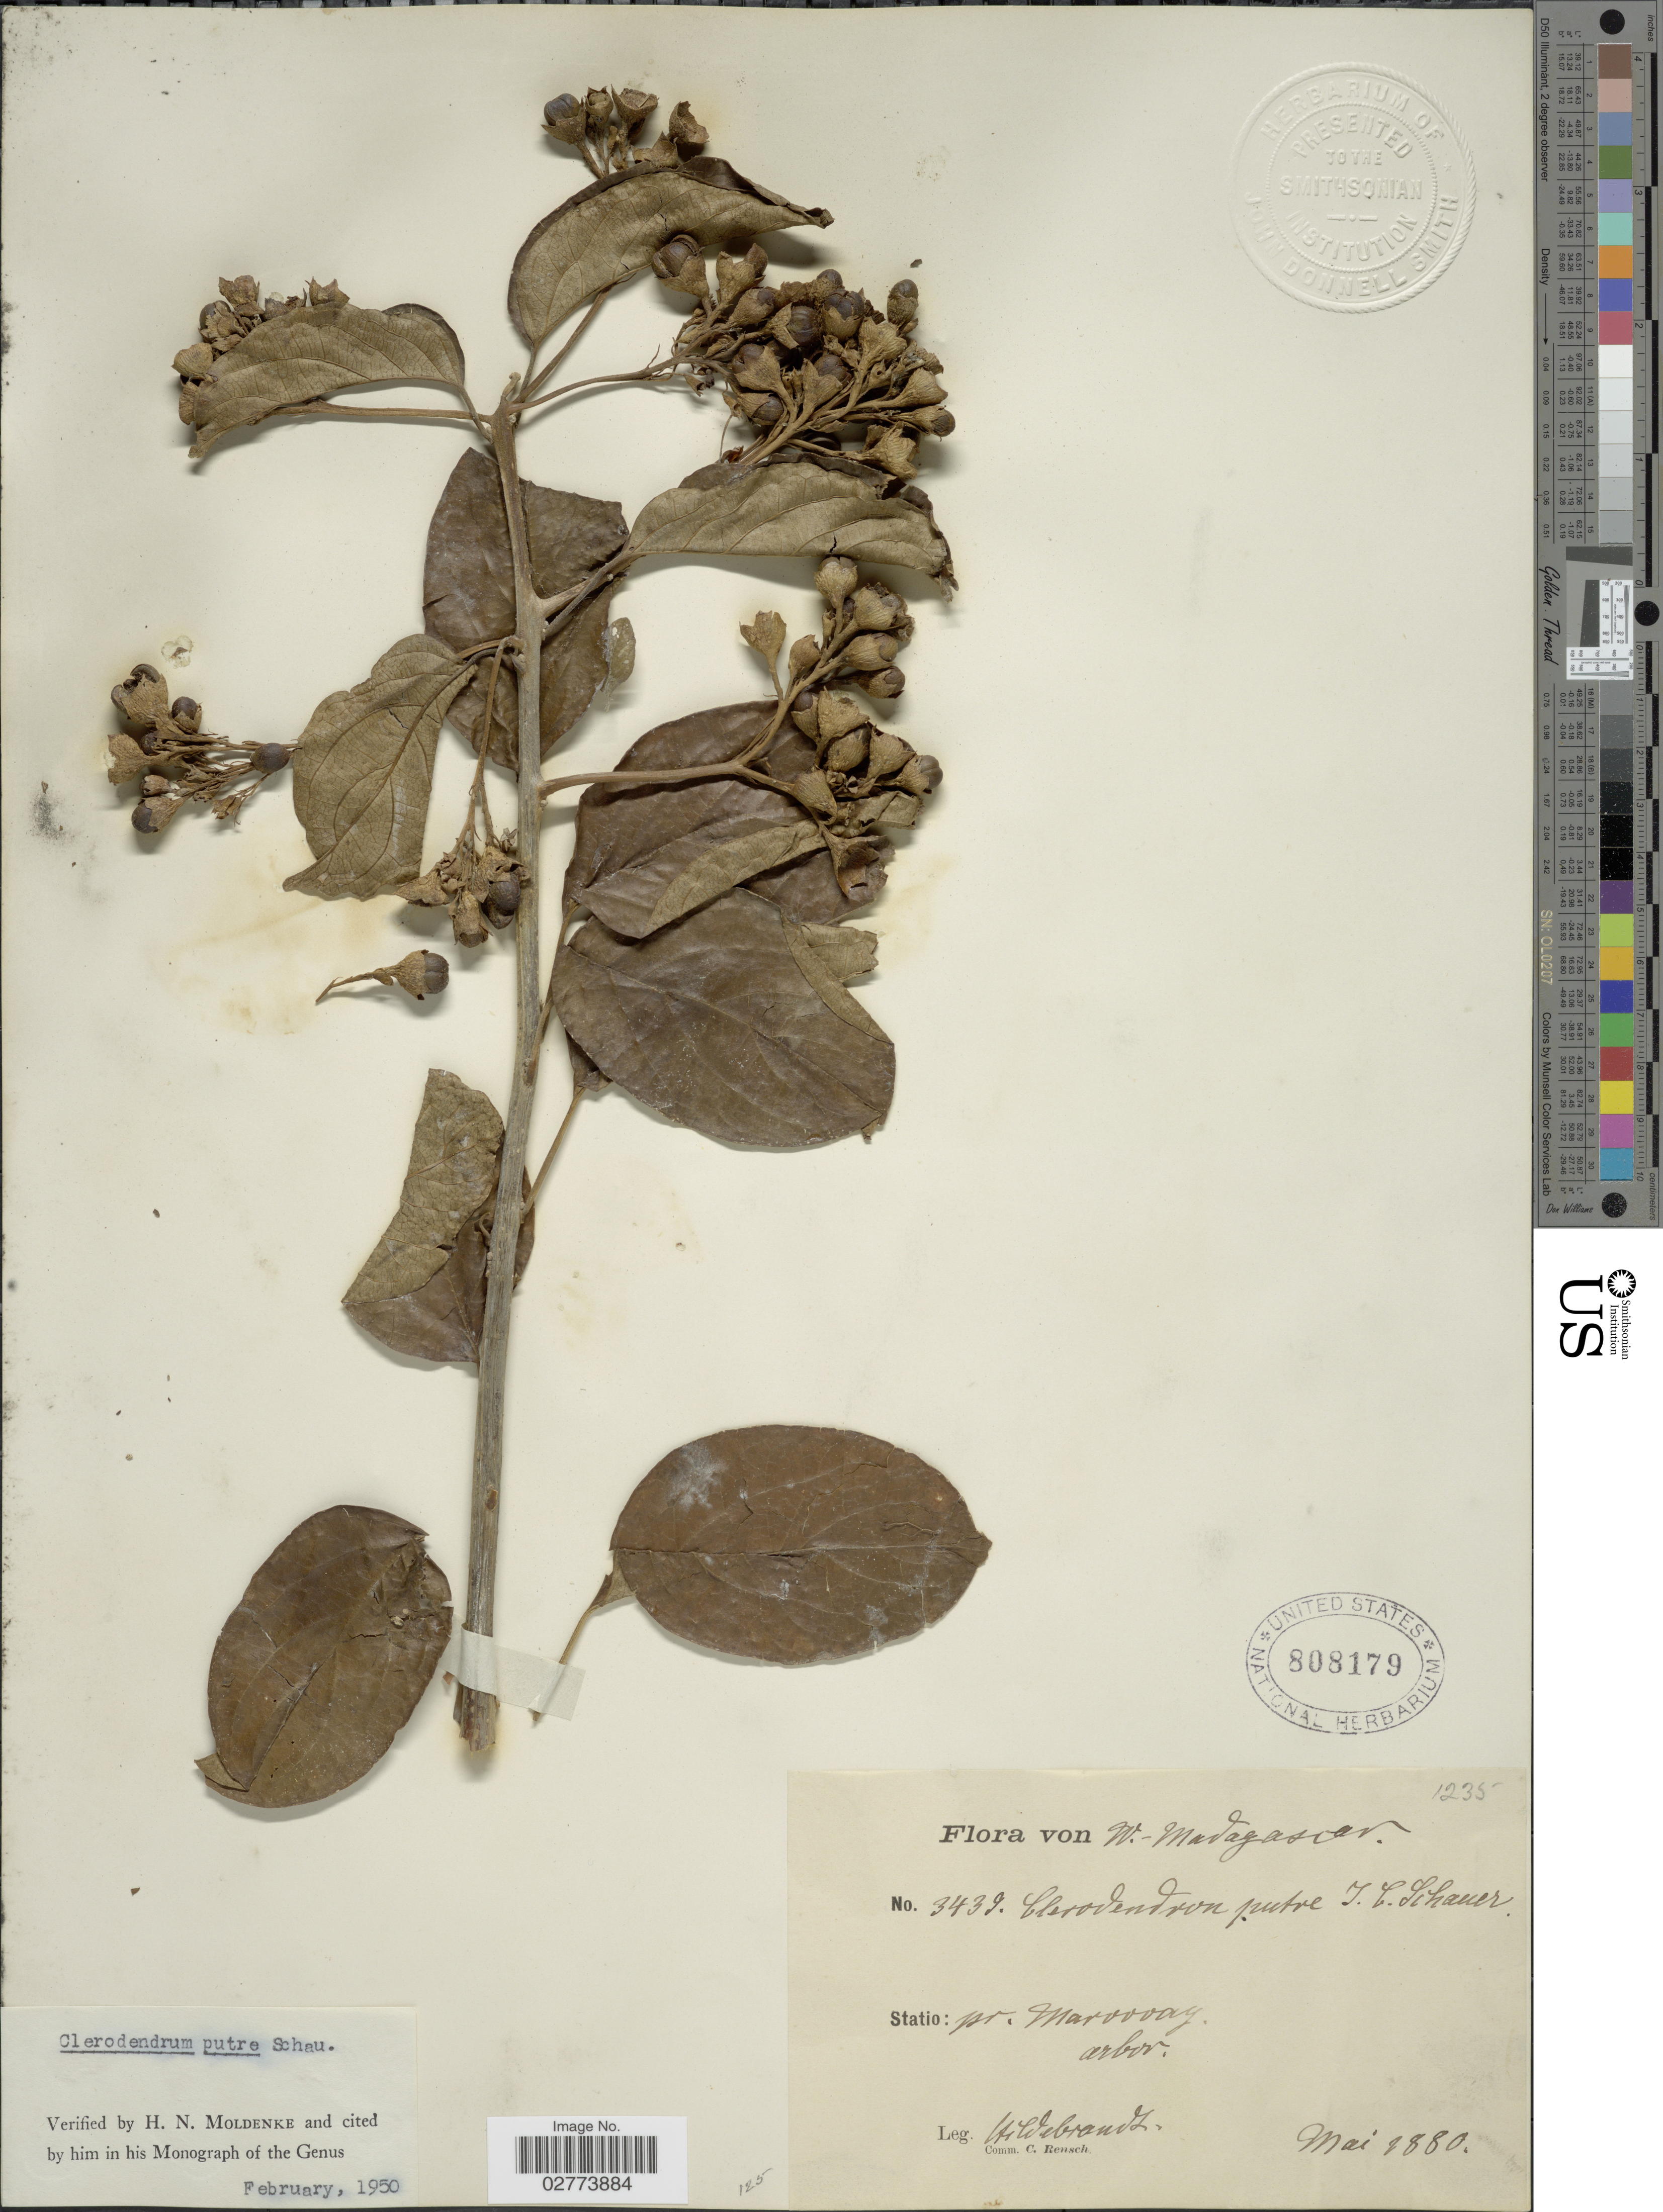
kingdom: Plantae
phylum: Tracheophyta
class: Magnoliopsida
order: Lamiales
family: Lamiaceae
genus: Clerodendrum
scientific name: Clerodendrum putre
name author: Schauer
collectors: J. Hildebrandt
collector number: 3439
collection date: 1880-05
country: Madagascar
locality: Statio: pr. Maroovay. arbor.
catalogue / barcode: US 808179